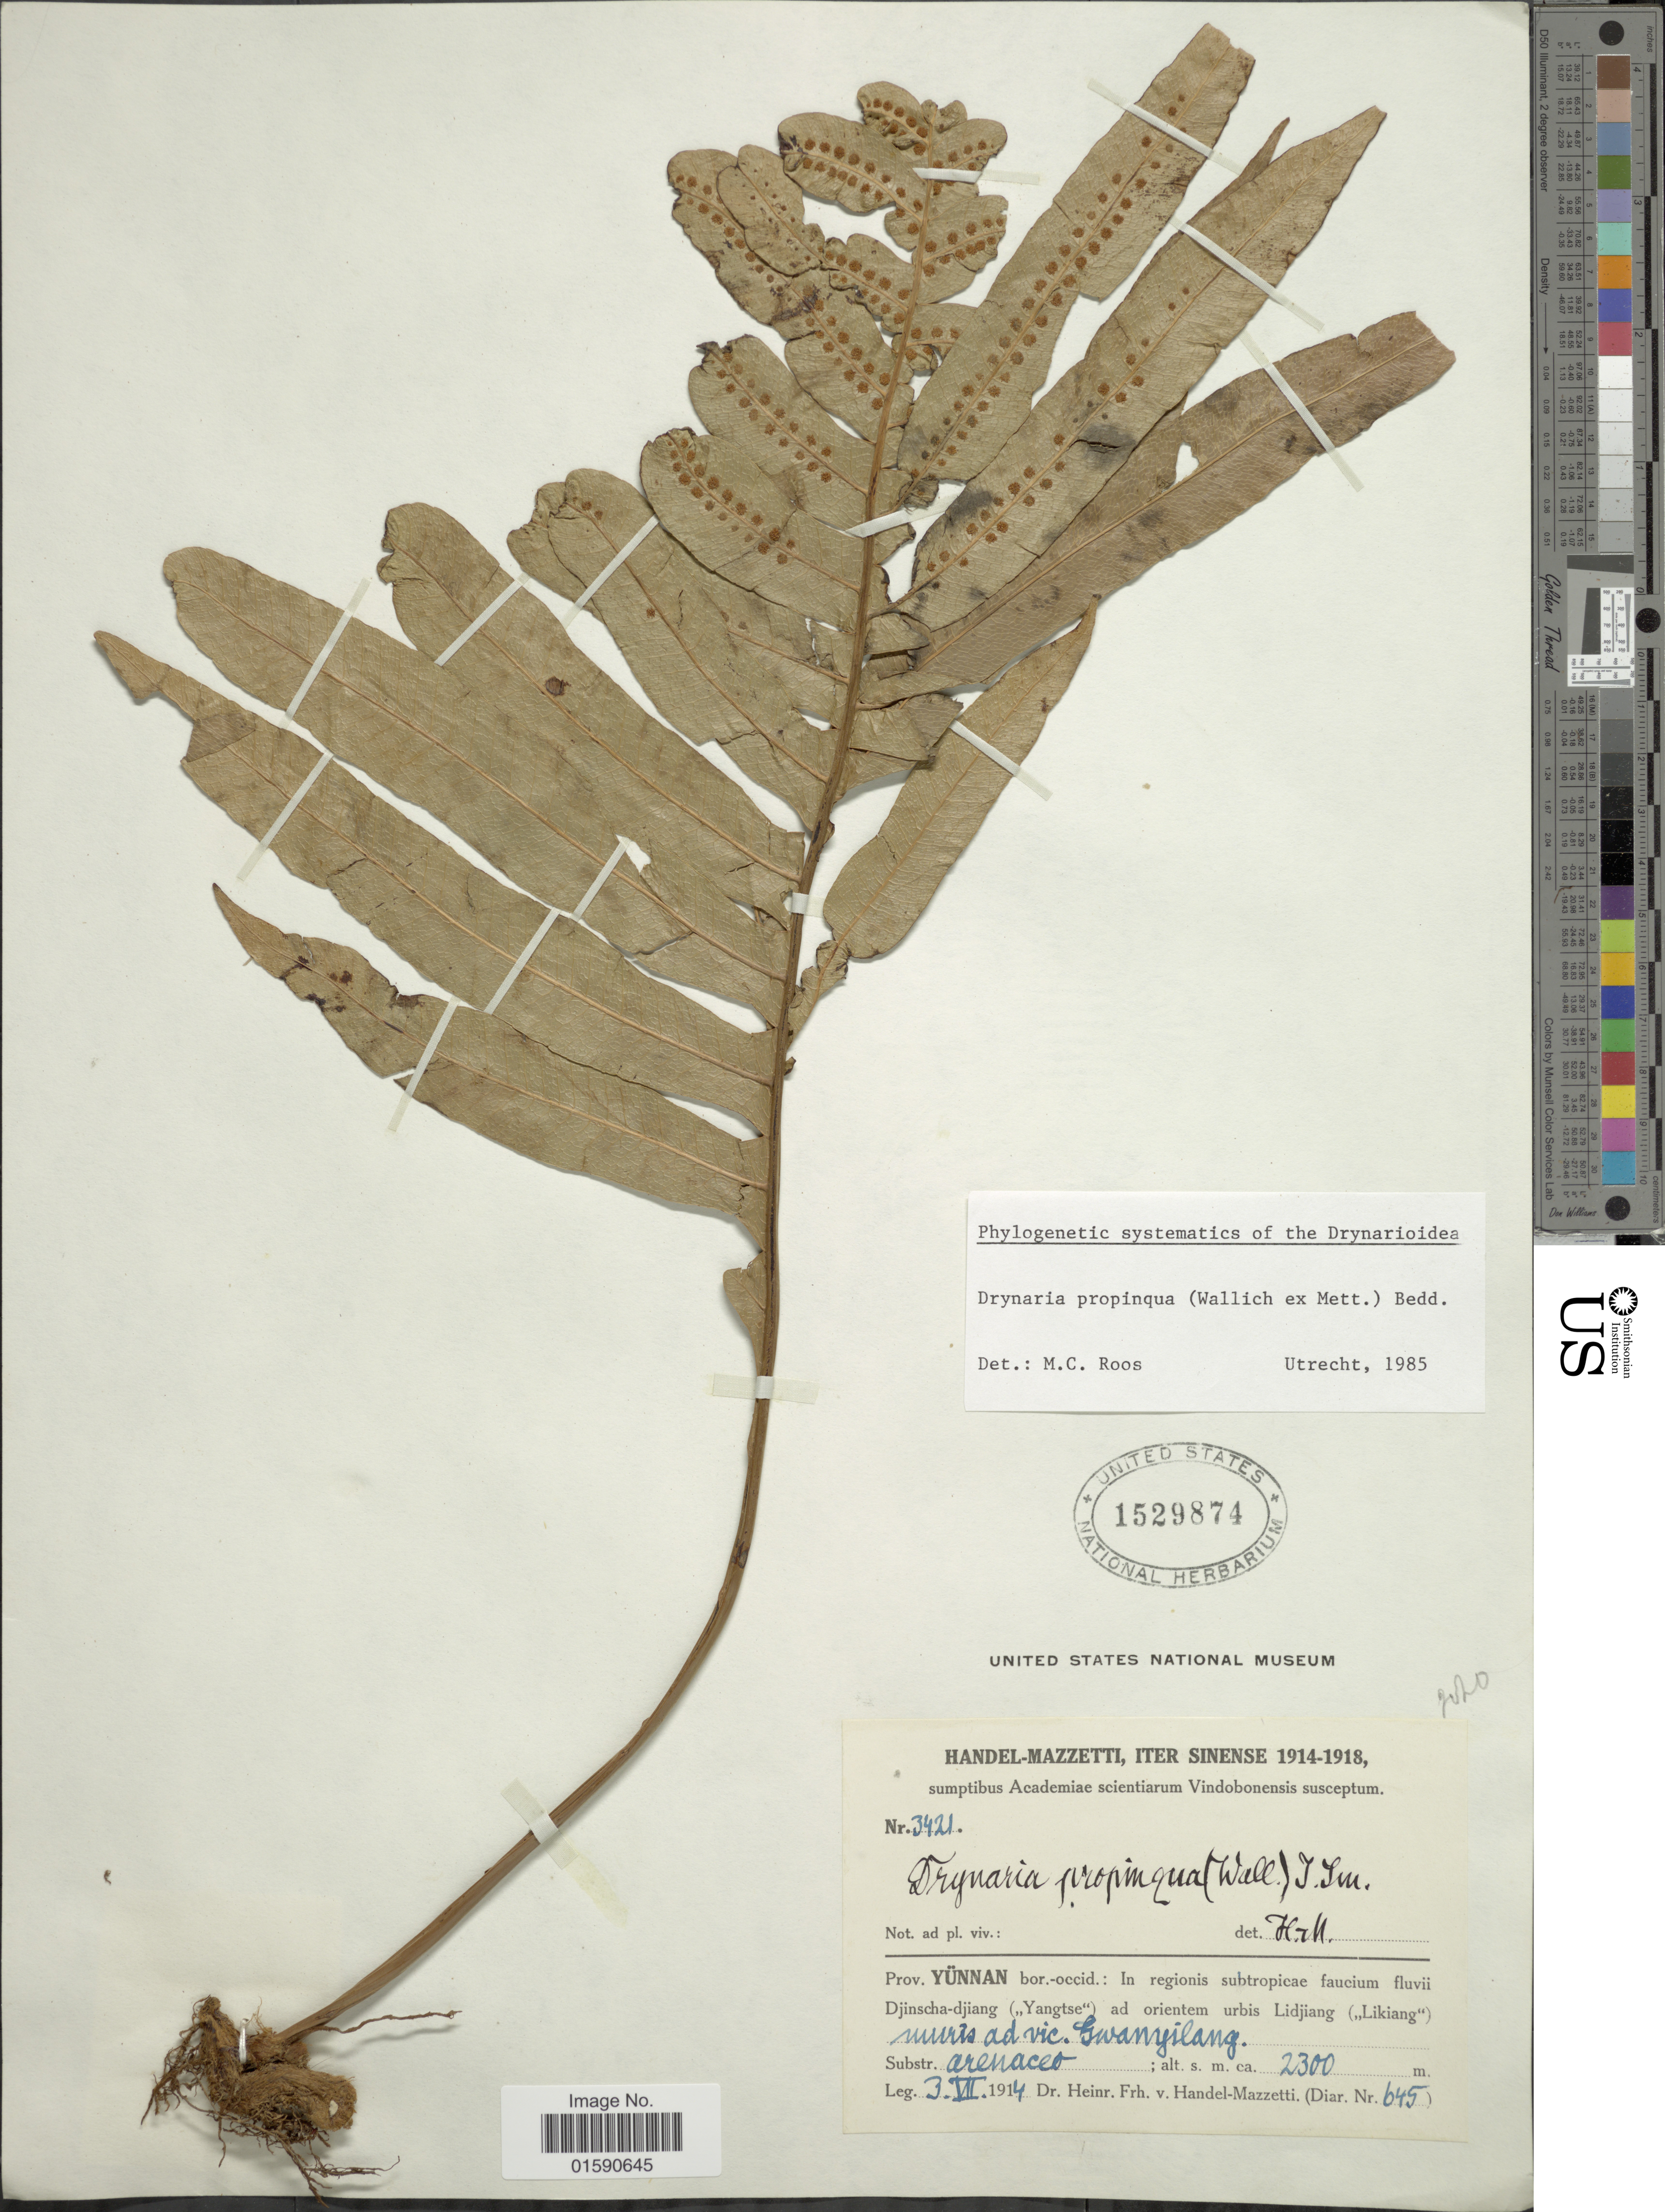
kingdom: Plantae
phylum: Tracheophyta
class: Polypodiopsida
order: Polypodiales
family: Polypodiaceae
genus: Drynaria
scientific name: Drynaria propinqua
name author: (Wall. ex Mett.) J. Sm.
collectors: H. Handel-Mazzetti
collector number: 645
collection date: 1914-07-03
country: China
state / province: Yunnan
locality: In regionis subtropicae faucim Fluvii Djinscha-djiang (Yangtze) ad orientem urbis Lidjiang (Likiang), muris ad vic. Gwanyilang [interpreted]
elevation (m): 2300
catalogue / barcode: US 1529874